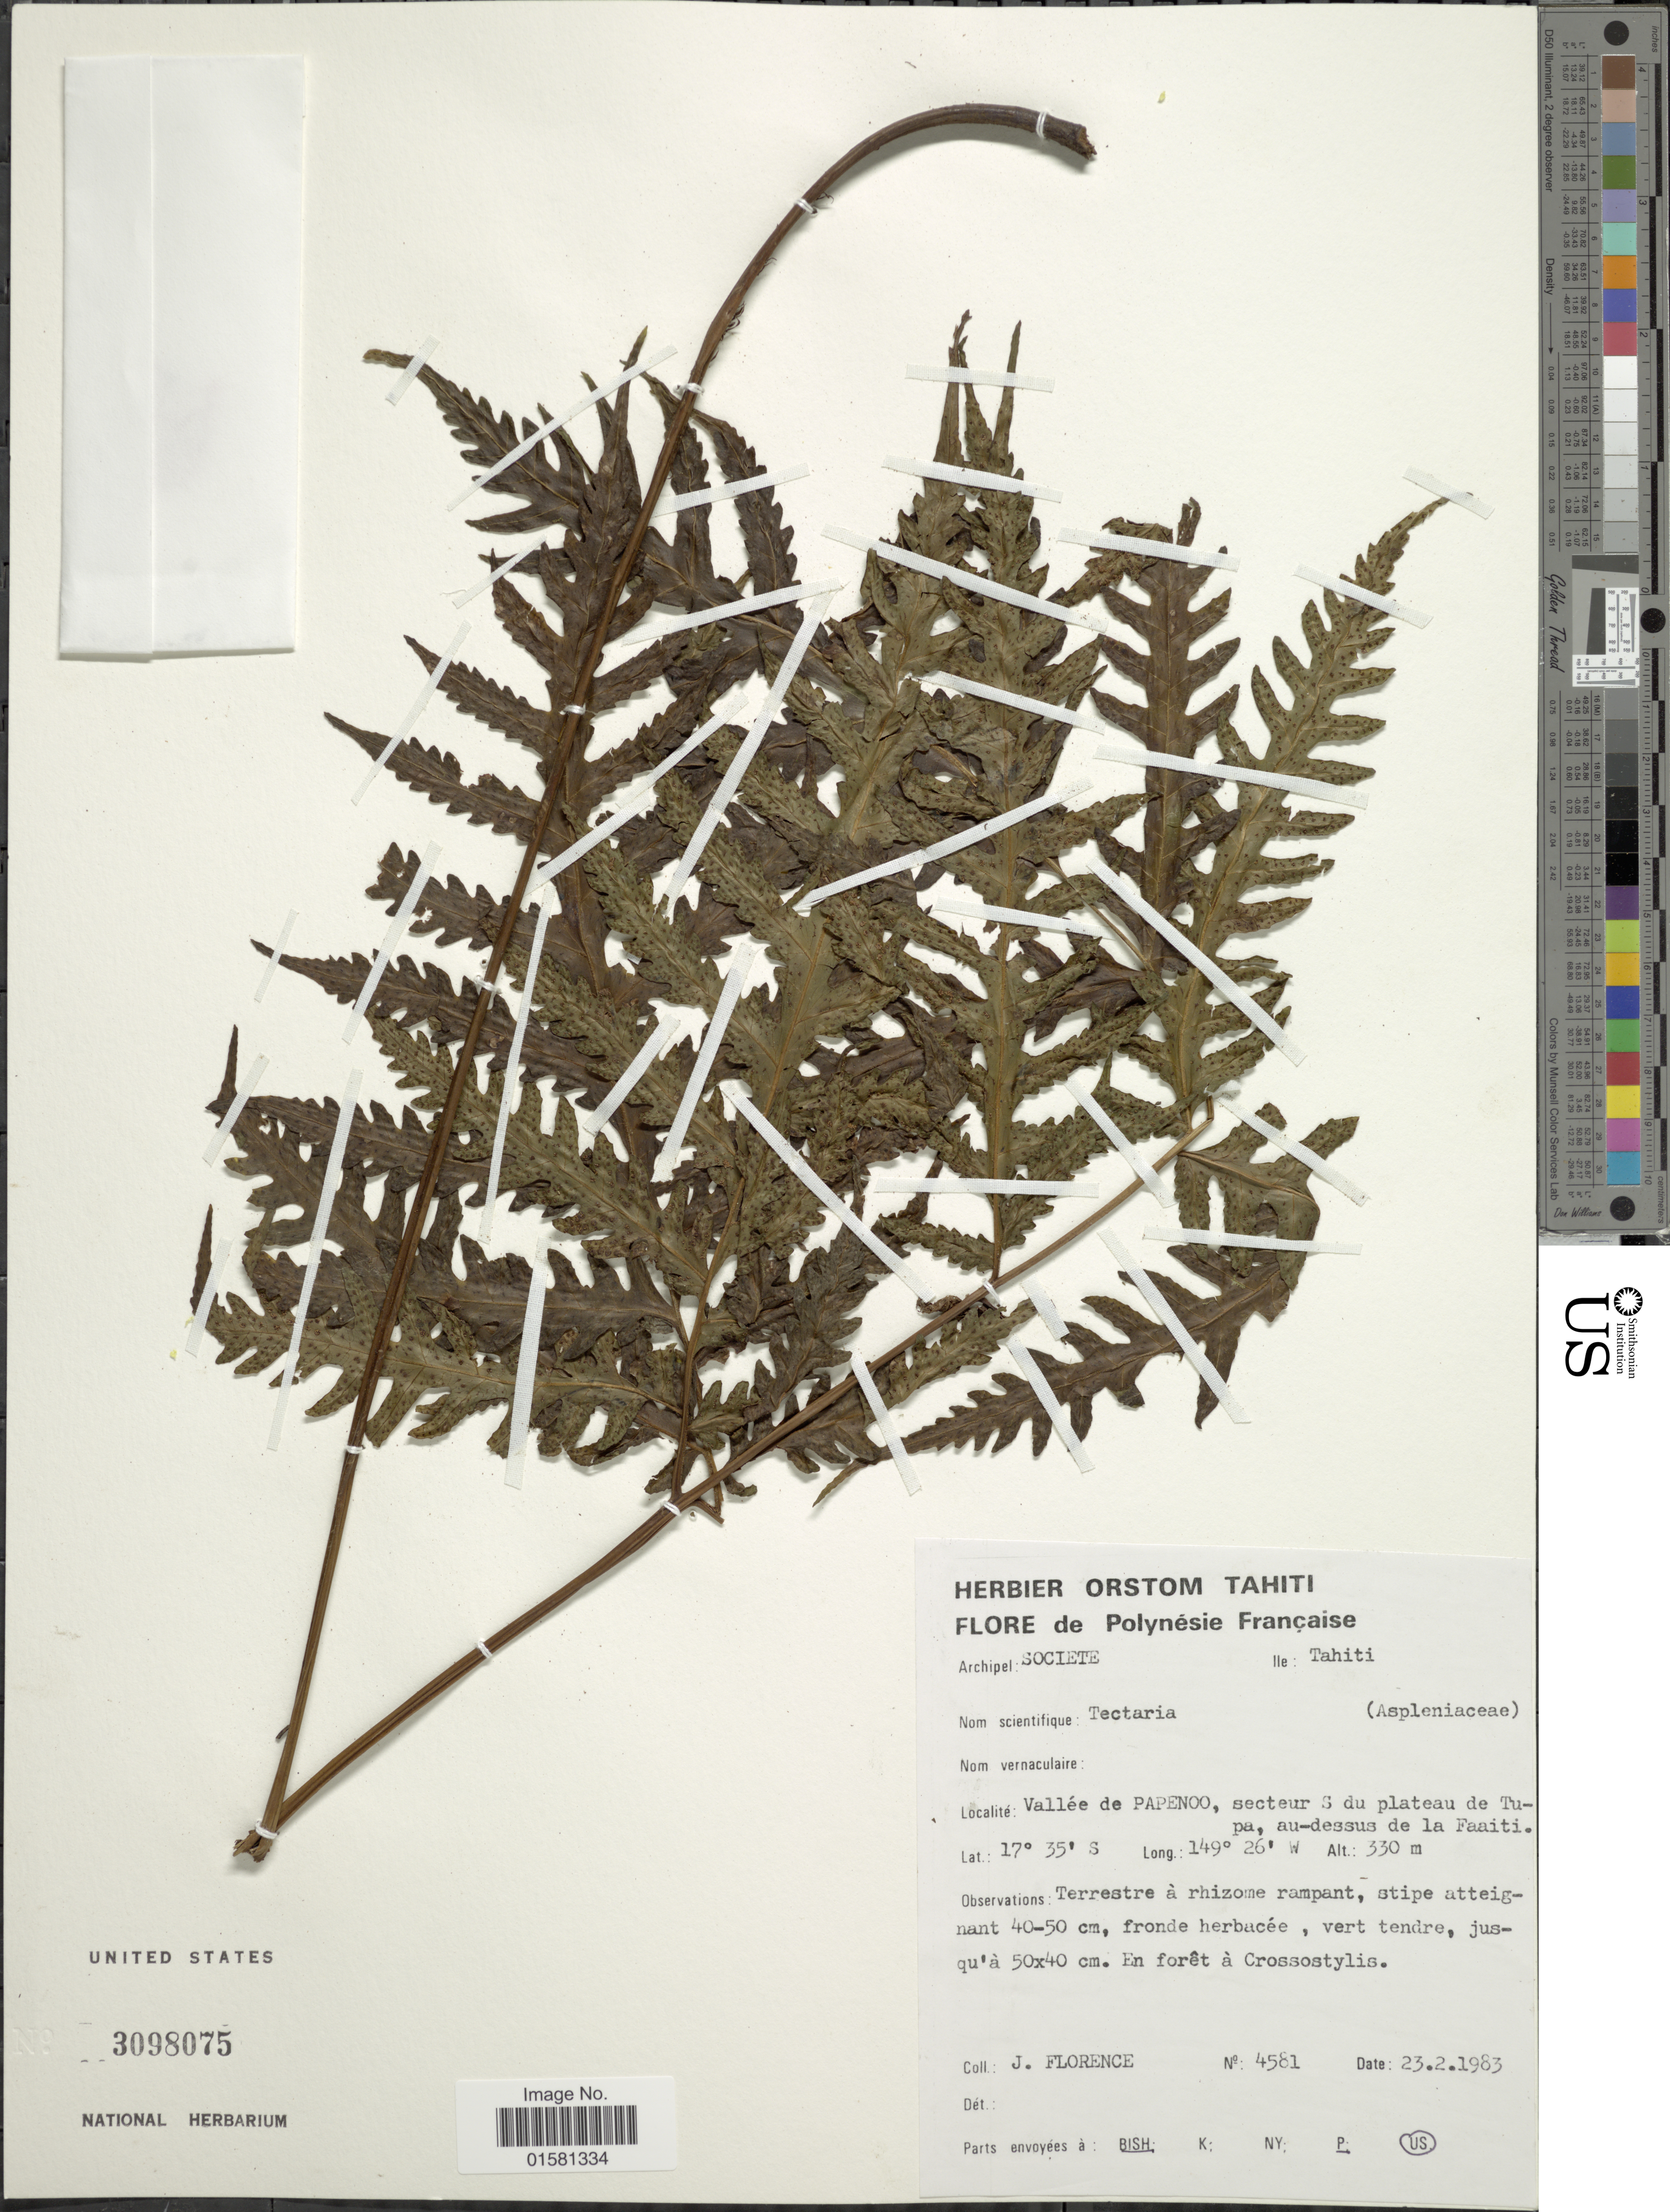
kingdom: Plantae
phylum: Tracheophyta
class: Polypodiopsida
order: Polypodiales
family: Tectariaceae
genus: Tectaria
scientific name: Tectaria hymenodes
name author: (Mett. ex Kuhn) J.W. Moore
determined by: Florence, J.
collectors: J. Florence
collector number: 4581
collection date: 1983-02-23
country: French Polynesia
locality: Tahiti, Vallee de Papenoo, secteur S du plateau de Tupa, au-dessus de la Faaiti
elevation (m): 330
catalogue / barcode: US 3098075